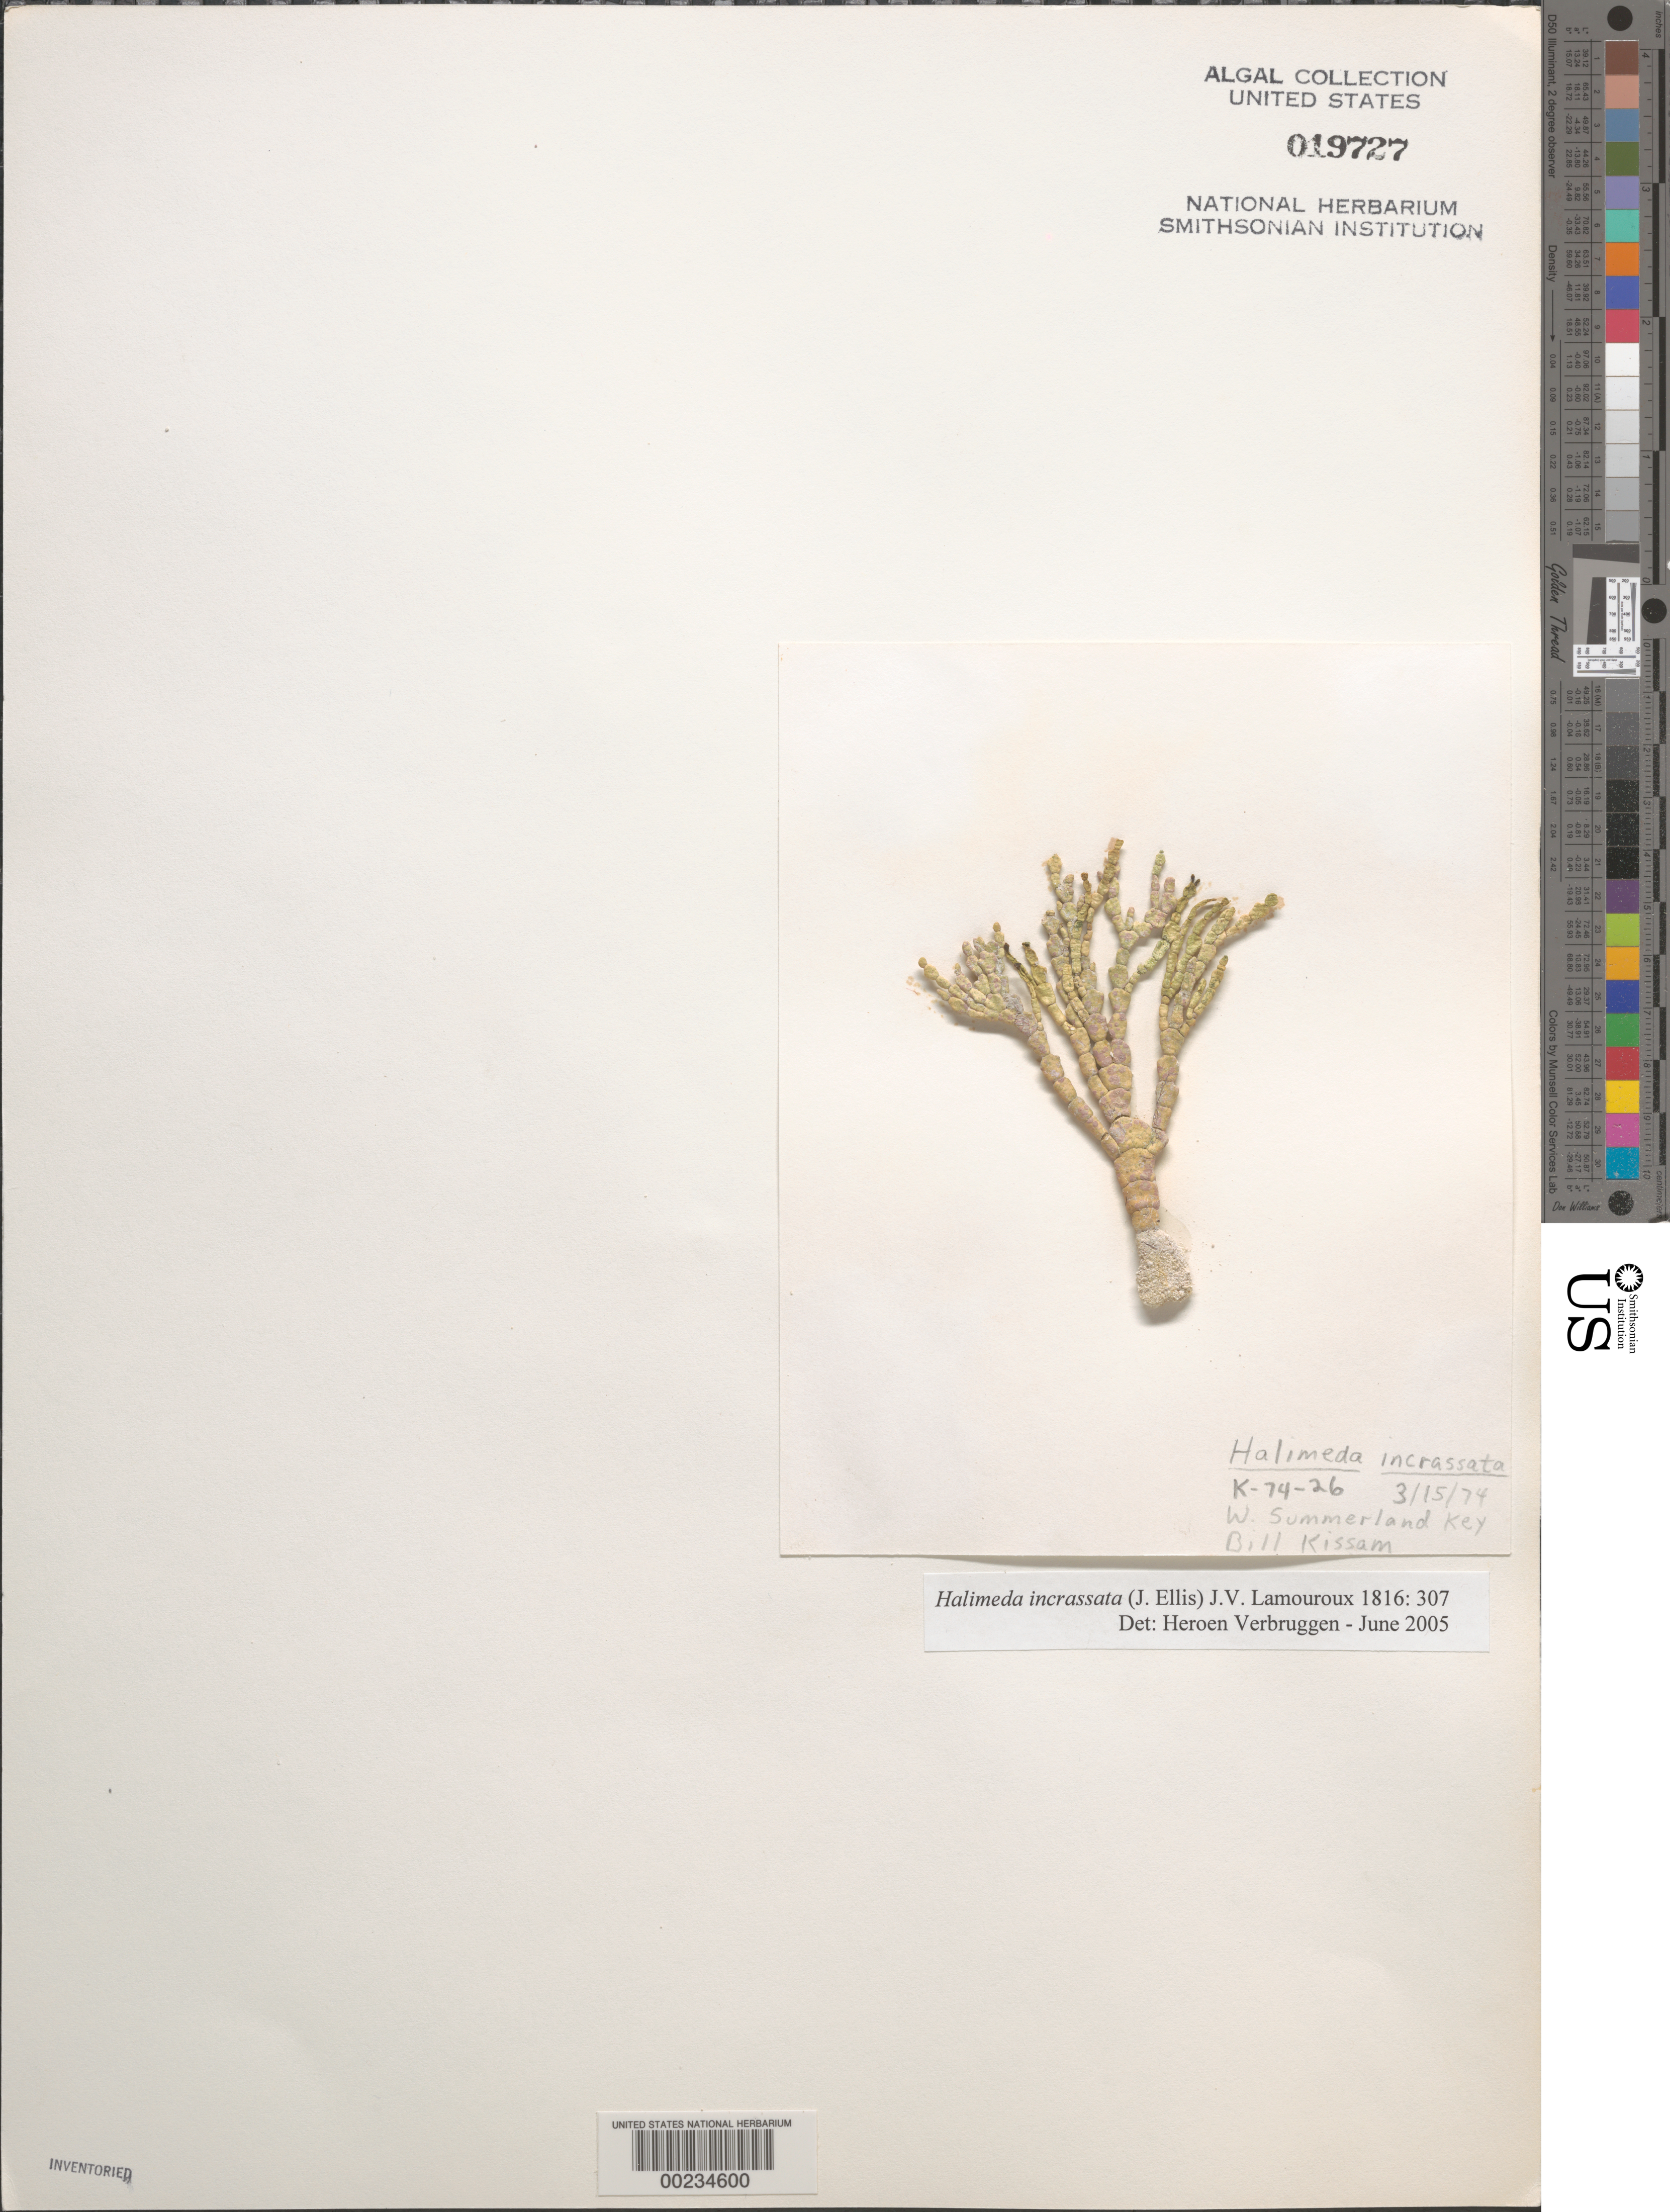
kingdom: Plantae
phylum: Chlorophyta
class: Ulvophyceae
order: Bryopsidales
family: Halimedaceae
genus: Halimeda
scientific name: Halimeda incrassata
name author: (J. Ellis) J.V.Lamouroux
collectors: W. Kissam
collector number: K-74-26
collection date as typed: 15 Mar 1974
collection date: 1974-03-15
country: United States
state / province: Florida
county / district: Monroe County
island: West Summerland Key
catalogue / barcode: US 19727